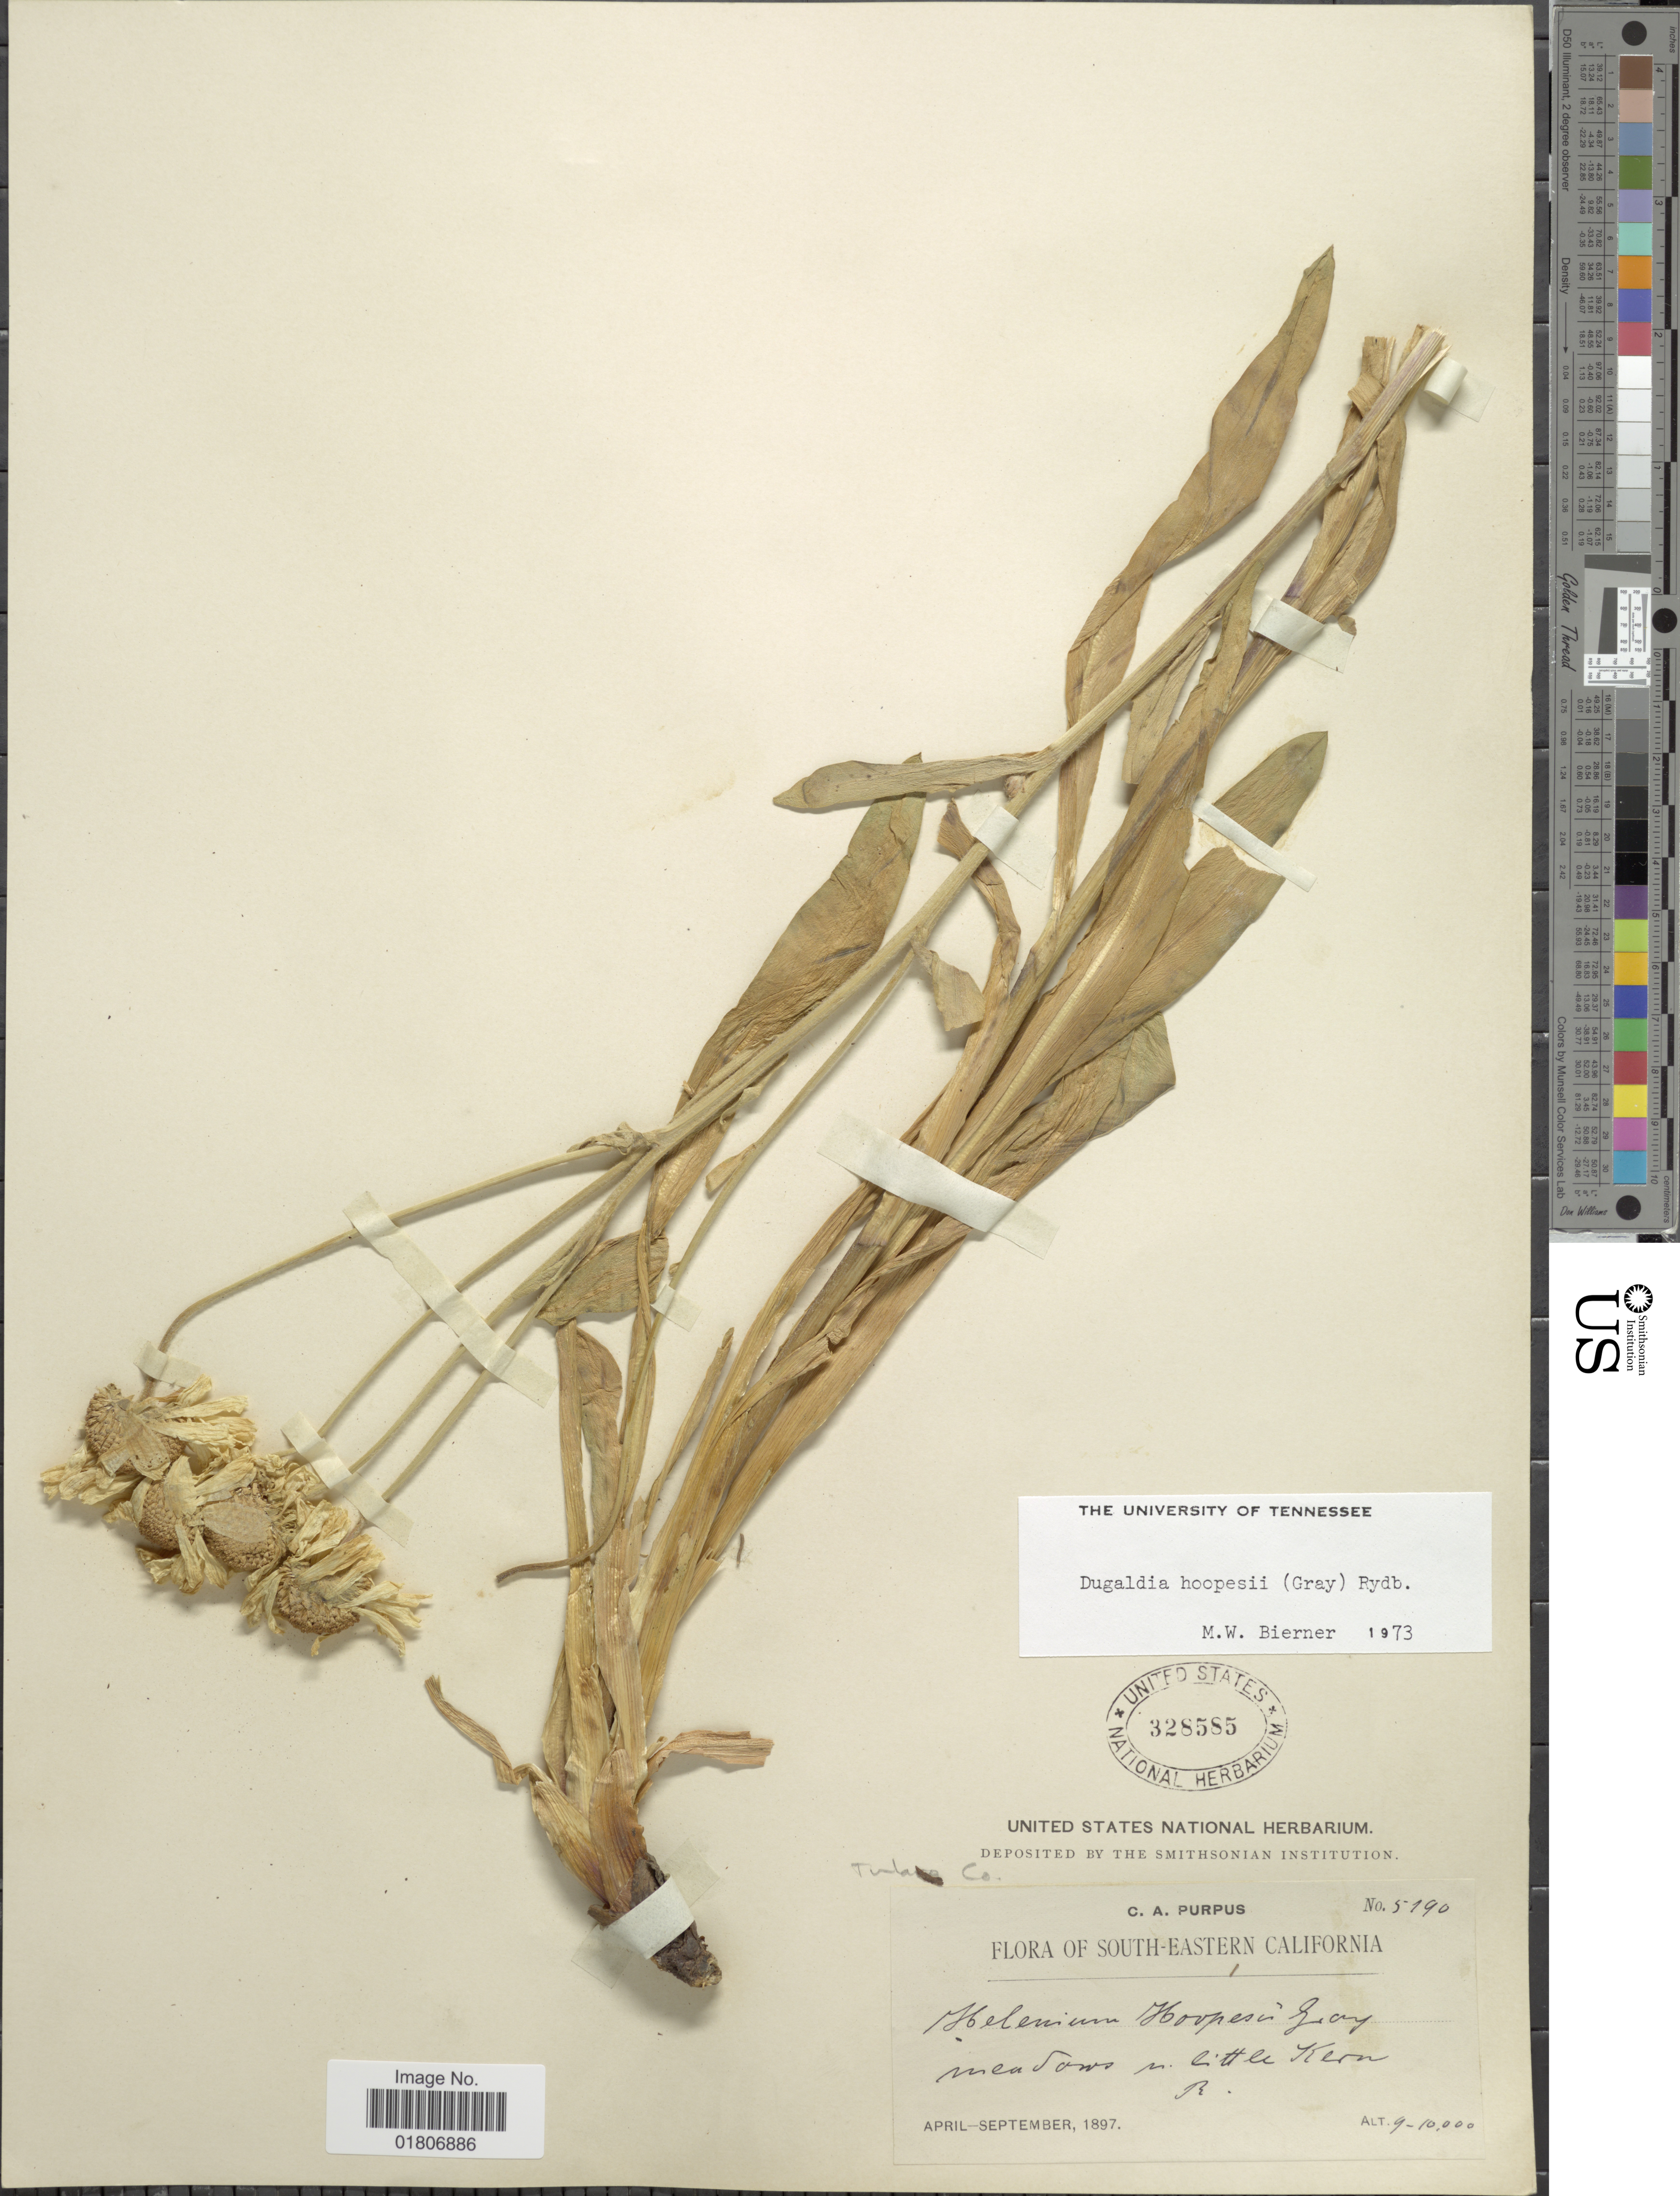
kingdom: Plantae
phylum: Tracheophyta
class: Magnoliopsida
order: Asterales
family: Asteraceae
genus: Dugaldia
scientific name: Dugaldia hoopesii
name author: (A. Gray) Rydb.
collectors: C. A. Purpus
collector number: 5190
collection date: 1897-04/1897-09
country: United States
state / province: California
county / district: Kern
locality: South-eastern California. little Kern [unsure placement]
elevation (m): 2743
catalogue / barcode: US 328585